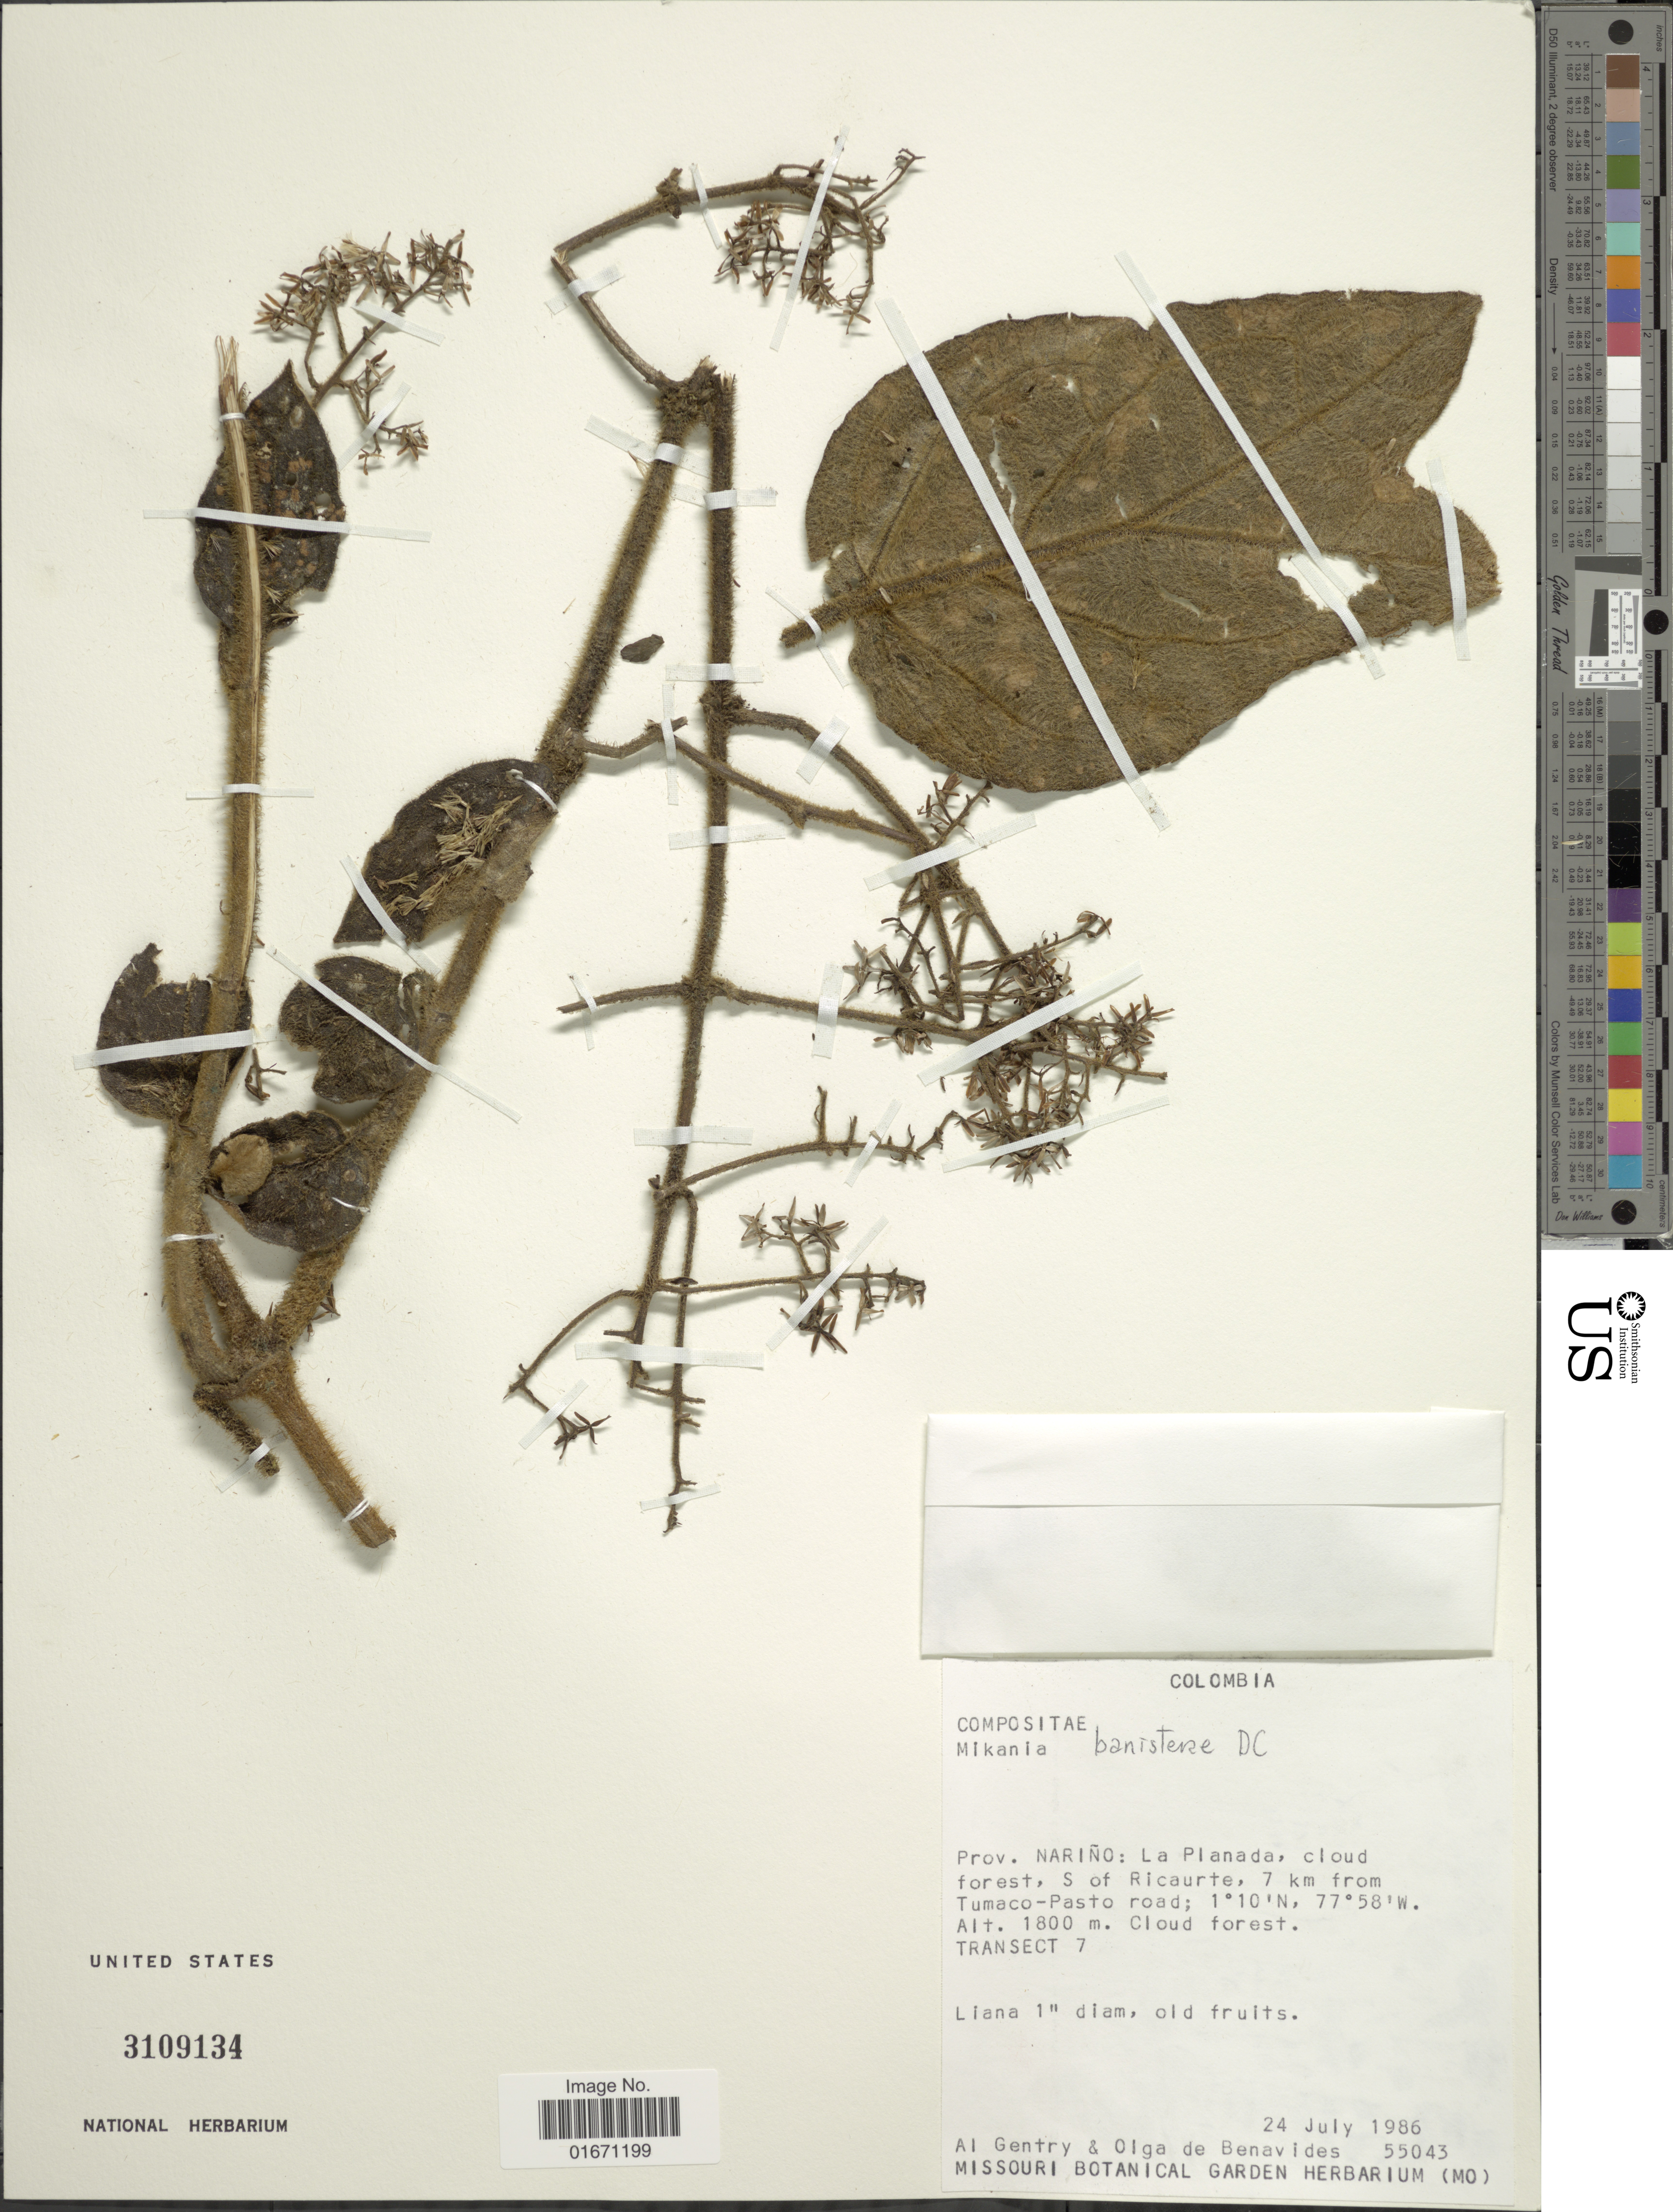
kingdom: Plantae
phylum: Tracheophyta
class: Magnoliopsida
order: Asterales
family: Asteraceae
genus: Mikania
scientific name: Mikania banisteriae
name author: DC.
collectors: A. H. Gentry & Olga S. de Benavides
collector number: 55043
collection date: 1986-07-24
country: Colombia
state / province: Nariño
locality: La Planada, S of Ricaurte, 7 km from Tumaco-Pasto road, Transect 7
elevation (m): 1800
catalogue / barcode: US 3109134